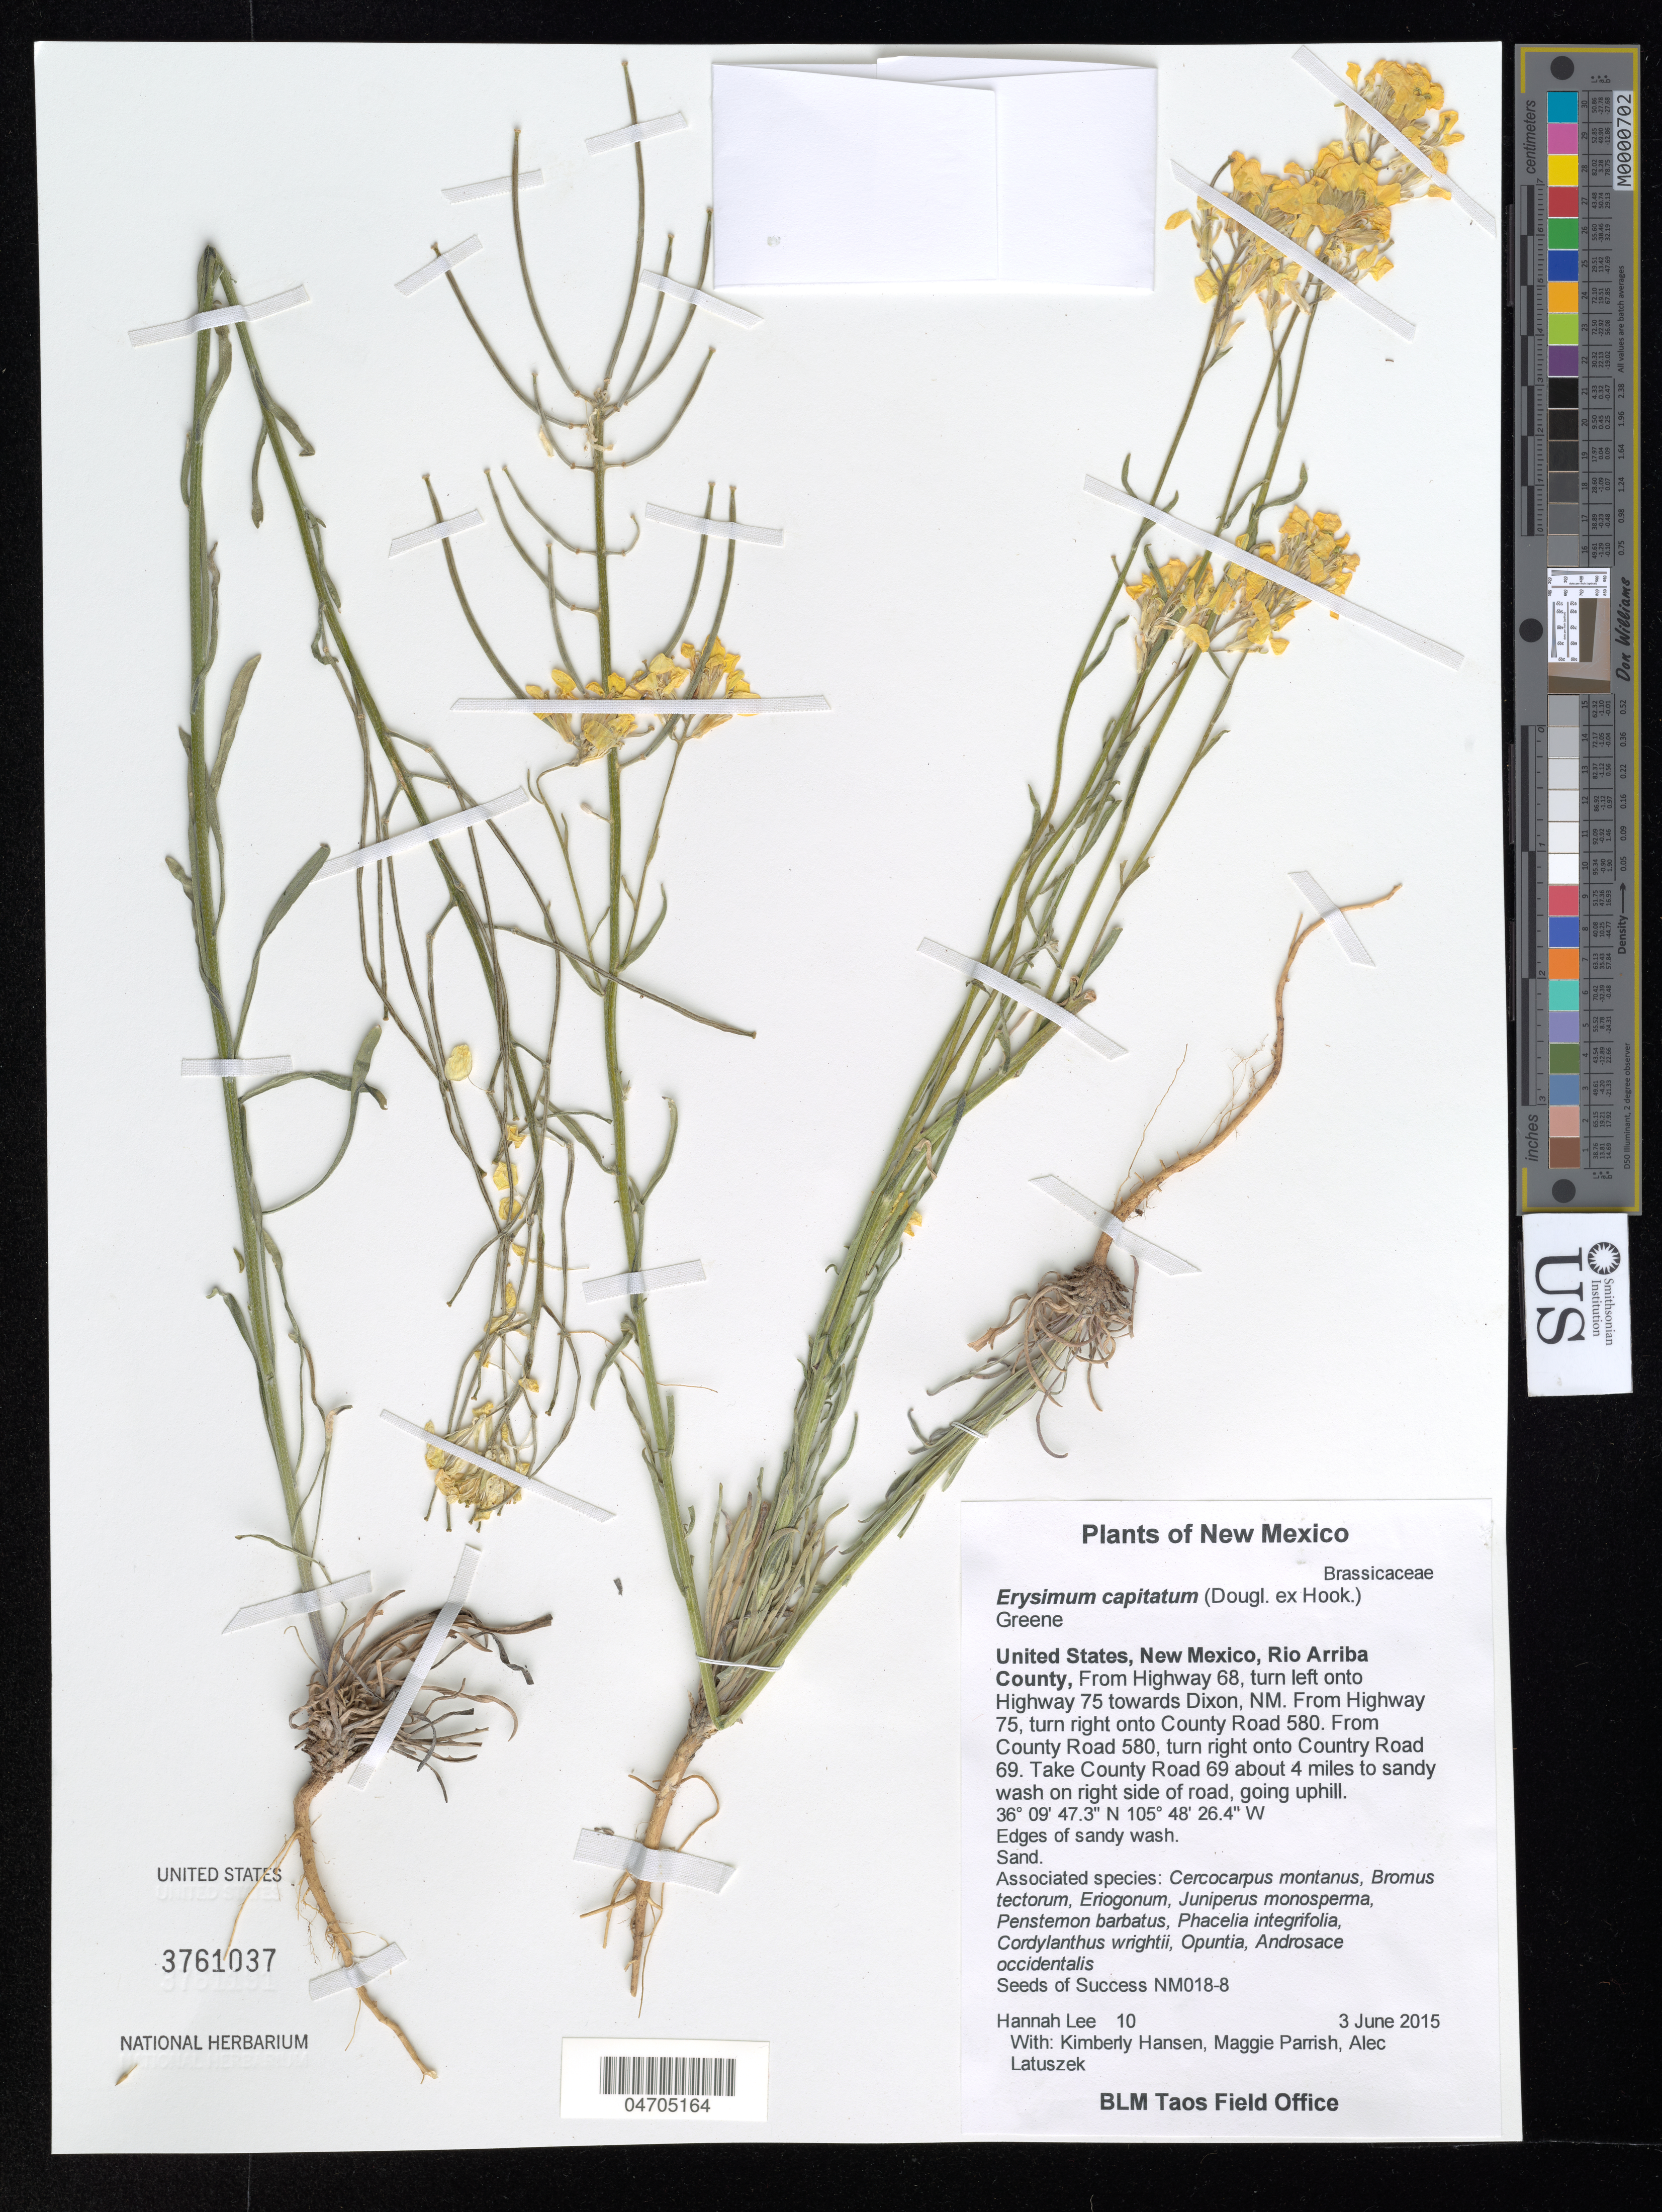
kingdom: Plantae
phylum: Tracheophyta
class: Magnoliopsida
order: Brassicales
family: Brassicaceae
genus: Erysimum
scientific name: Erysimum capitatum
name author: (Douglas ex Hook.) Greene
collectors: H. Lee, K. Hansen, M. Parrish & A. Latuszek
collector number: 10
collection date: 2015-06-03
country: United States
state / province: New Mexico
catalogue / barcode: US 3761037